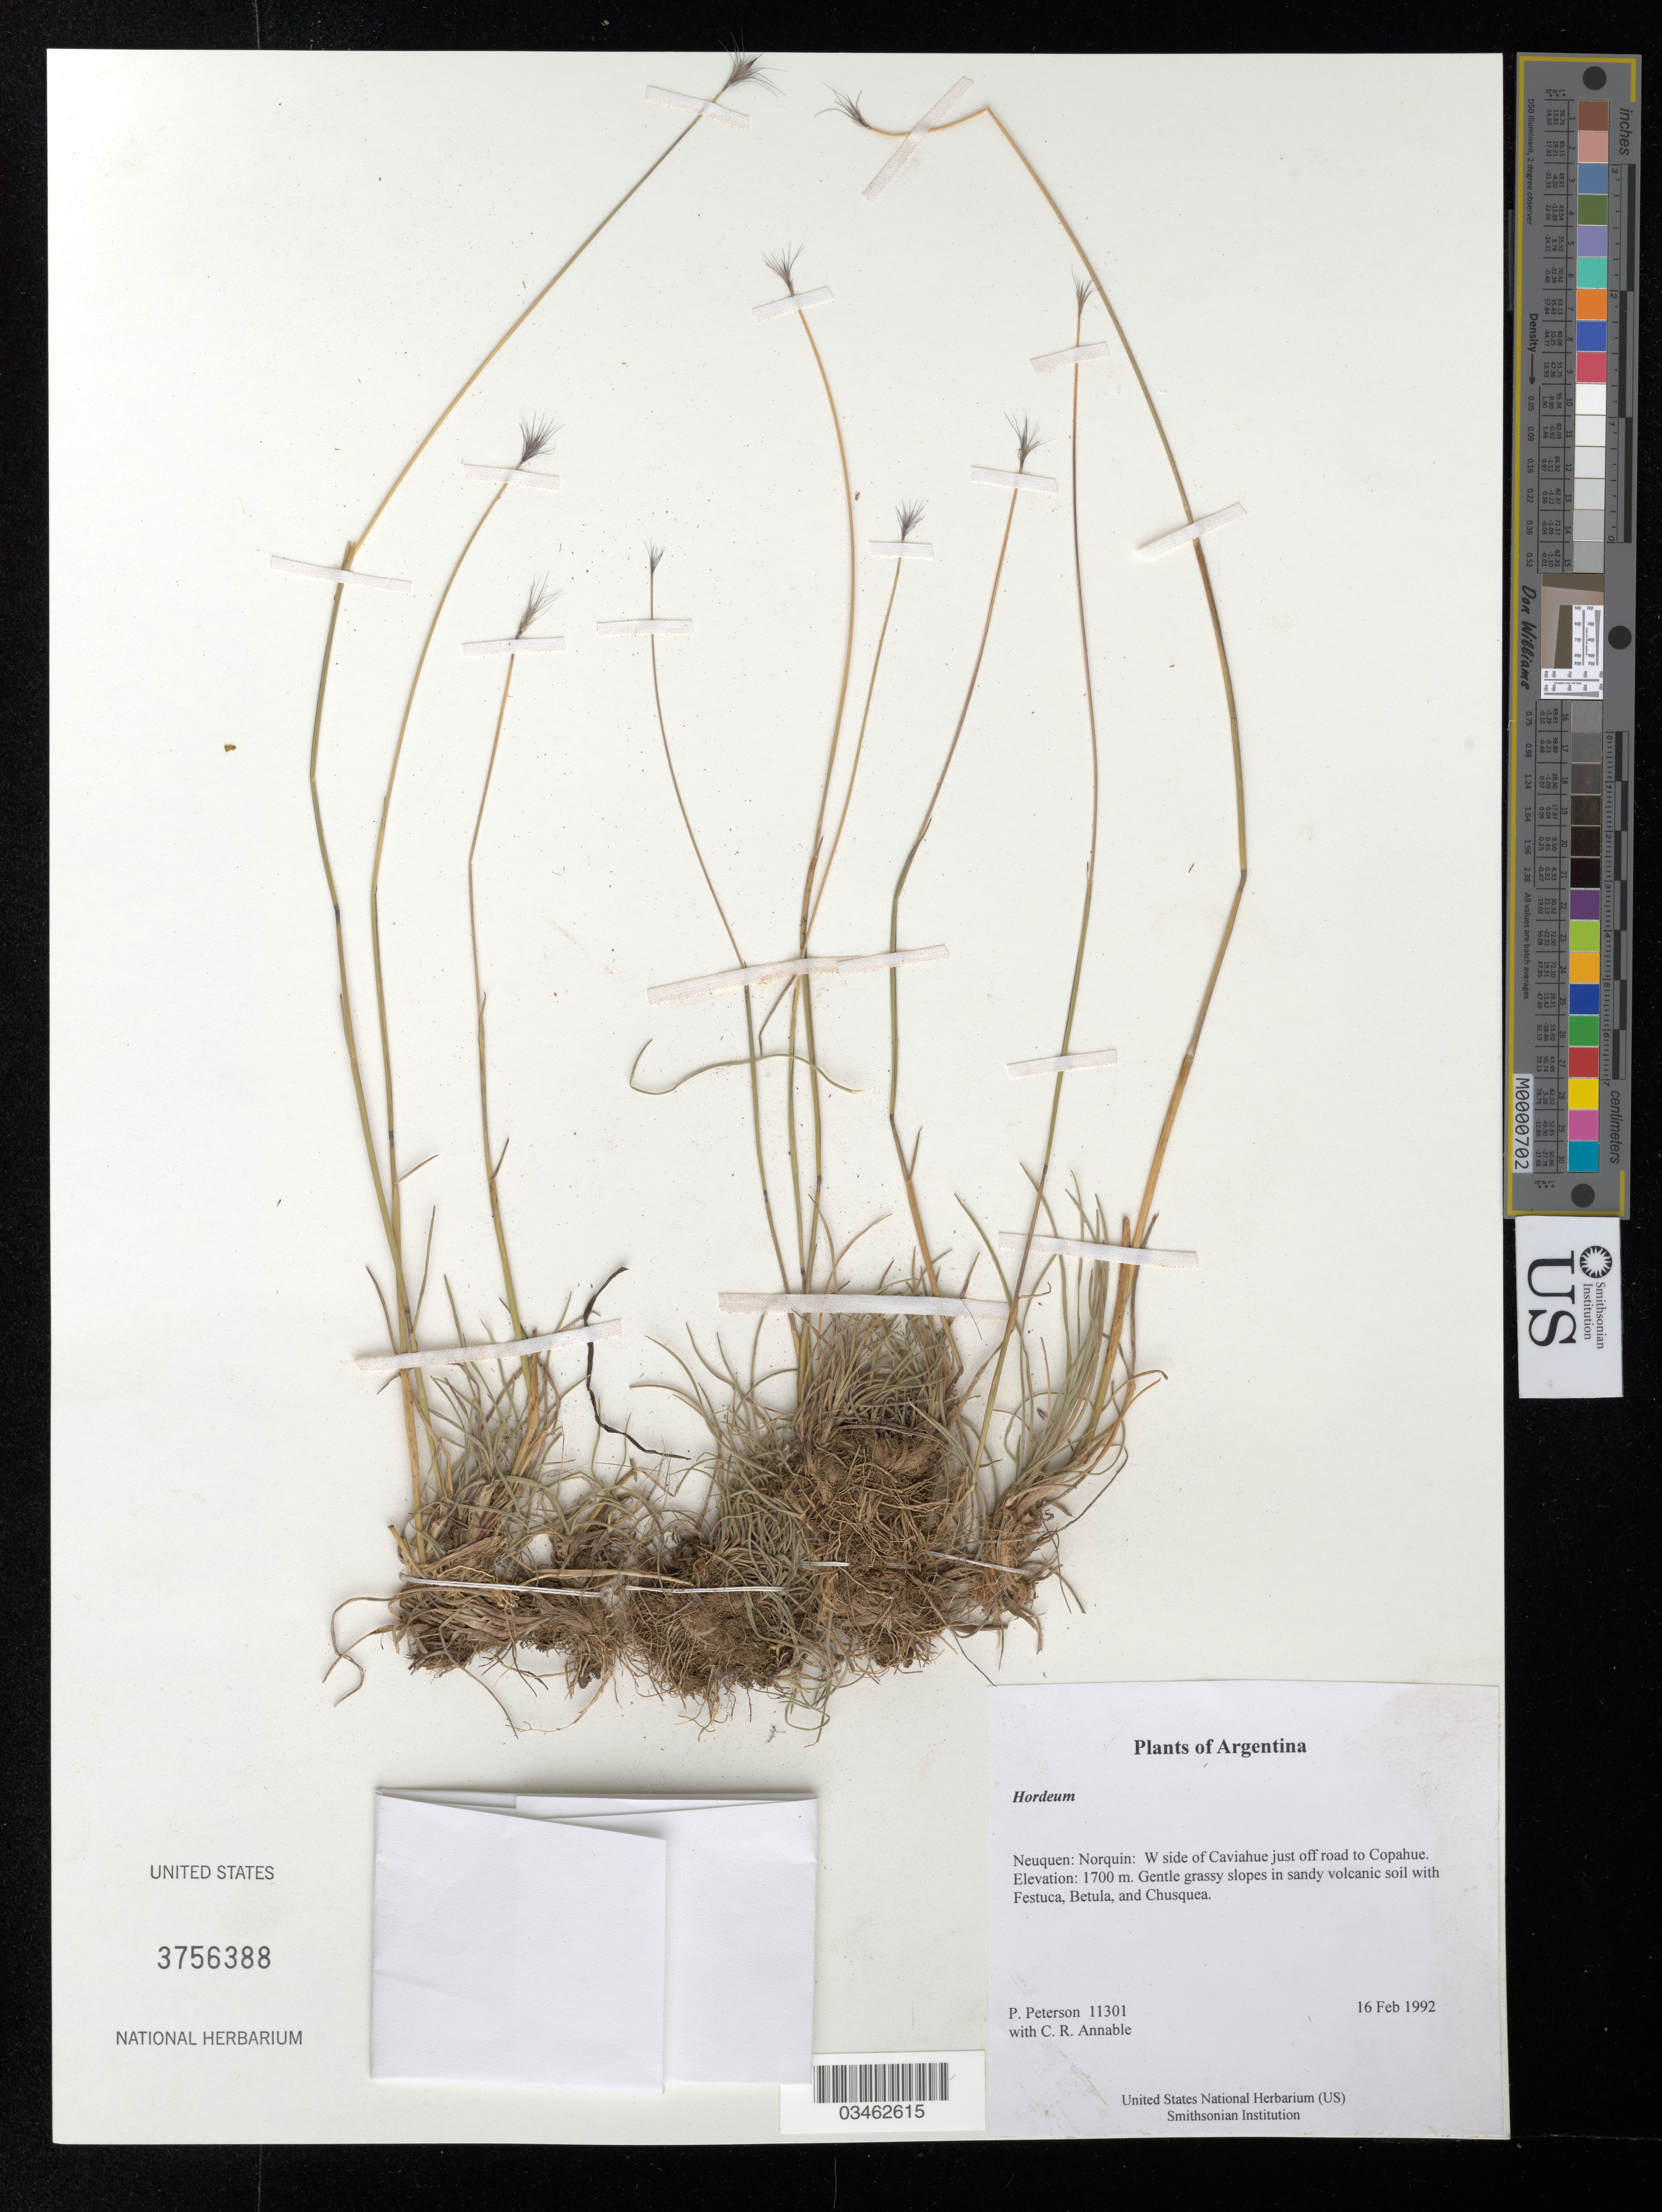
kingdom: Plantae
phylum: Tracheophyta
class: Liliopsida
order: Poales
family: Poaceae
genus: Hordeum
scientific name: Hordeum sp.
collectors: P. M. Peterson & C. R. Annable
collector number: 11301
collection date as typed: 16 Feb 1992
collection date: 1992-02-16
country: Argentina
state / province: Neuquen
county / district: Norquin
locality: W side of Caviahue just off road to Copahue.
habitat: Gentle grassy slopes in sandy volcanic soil with Festuca, Betula, and Chusquea.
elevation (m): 1700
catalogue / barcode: US 3756388